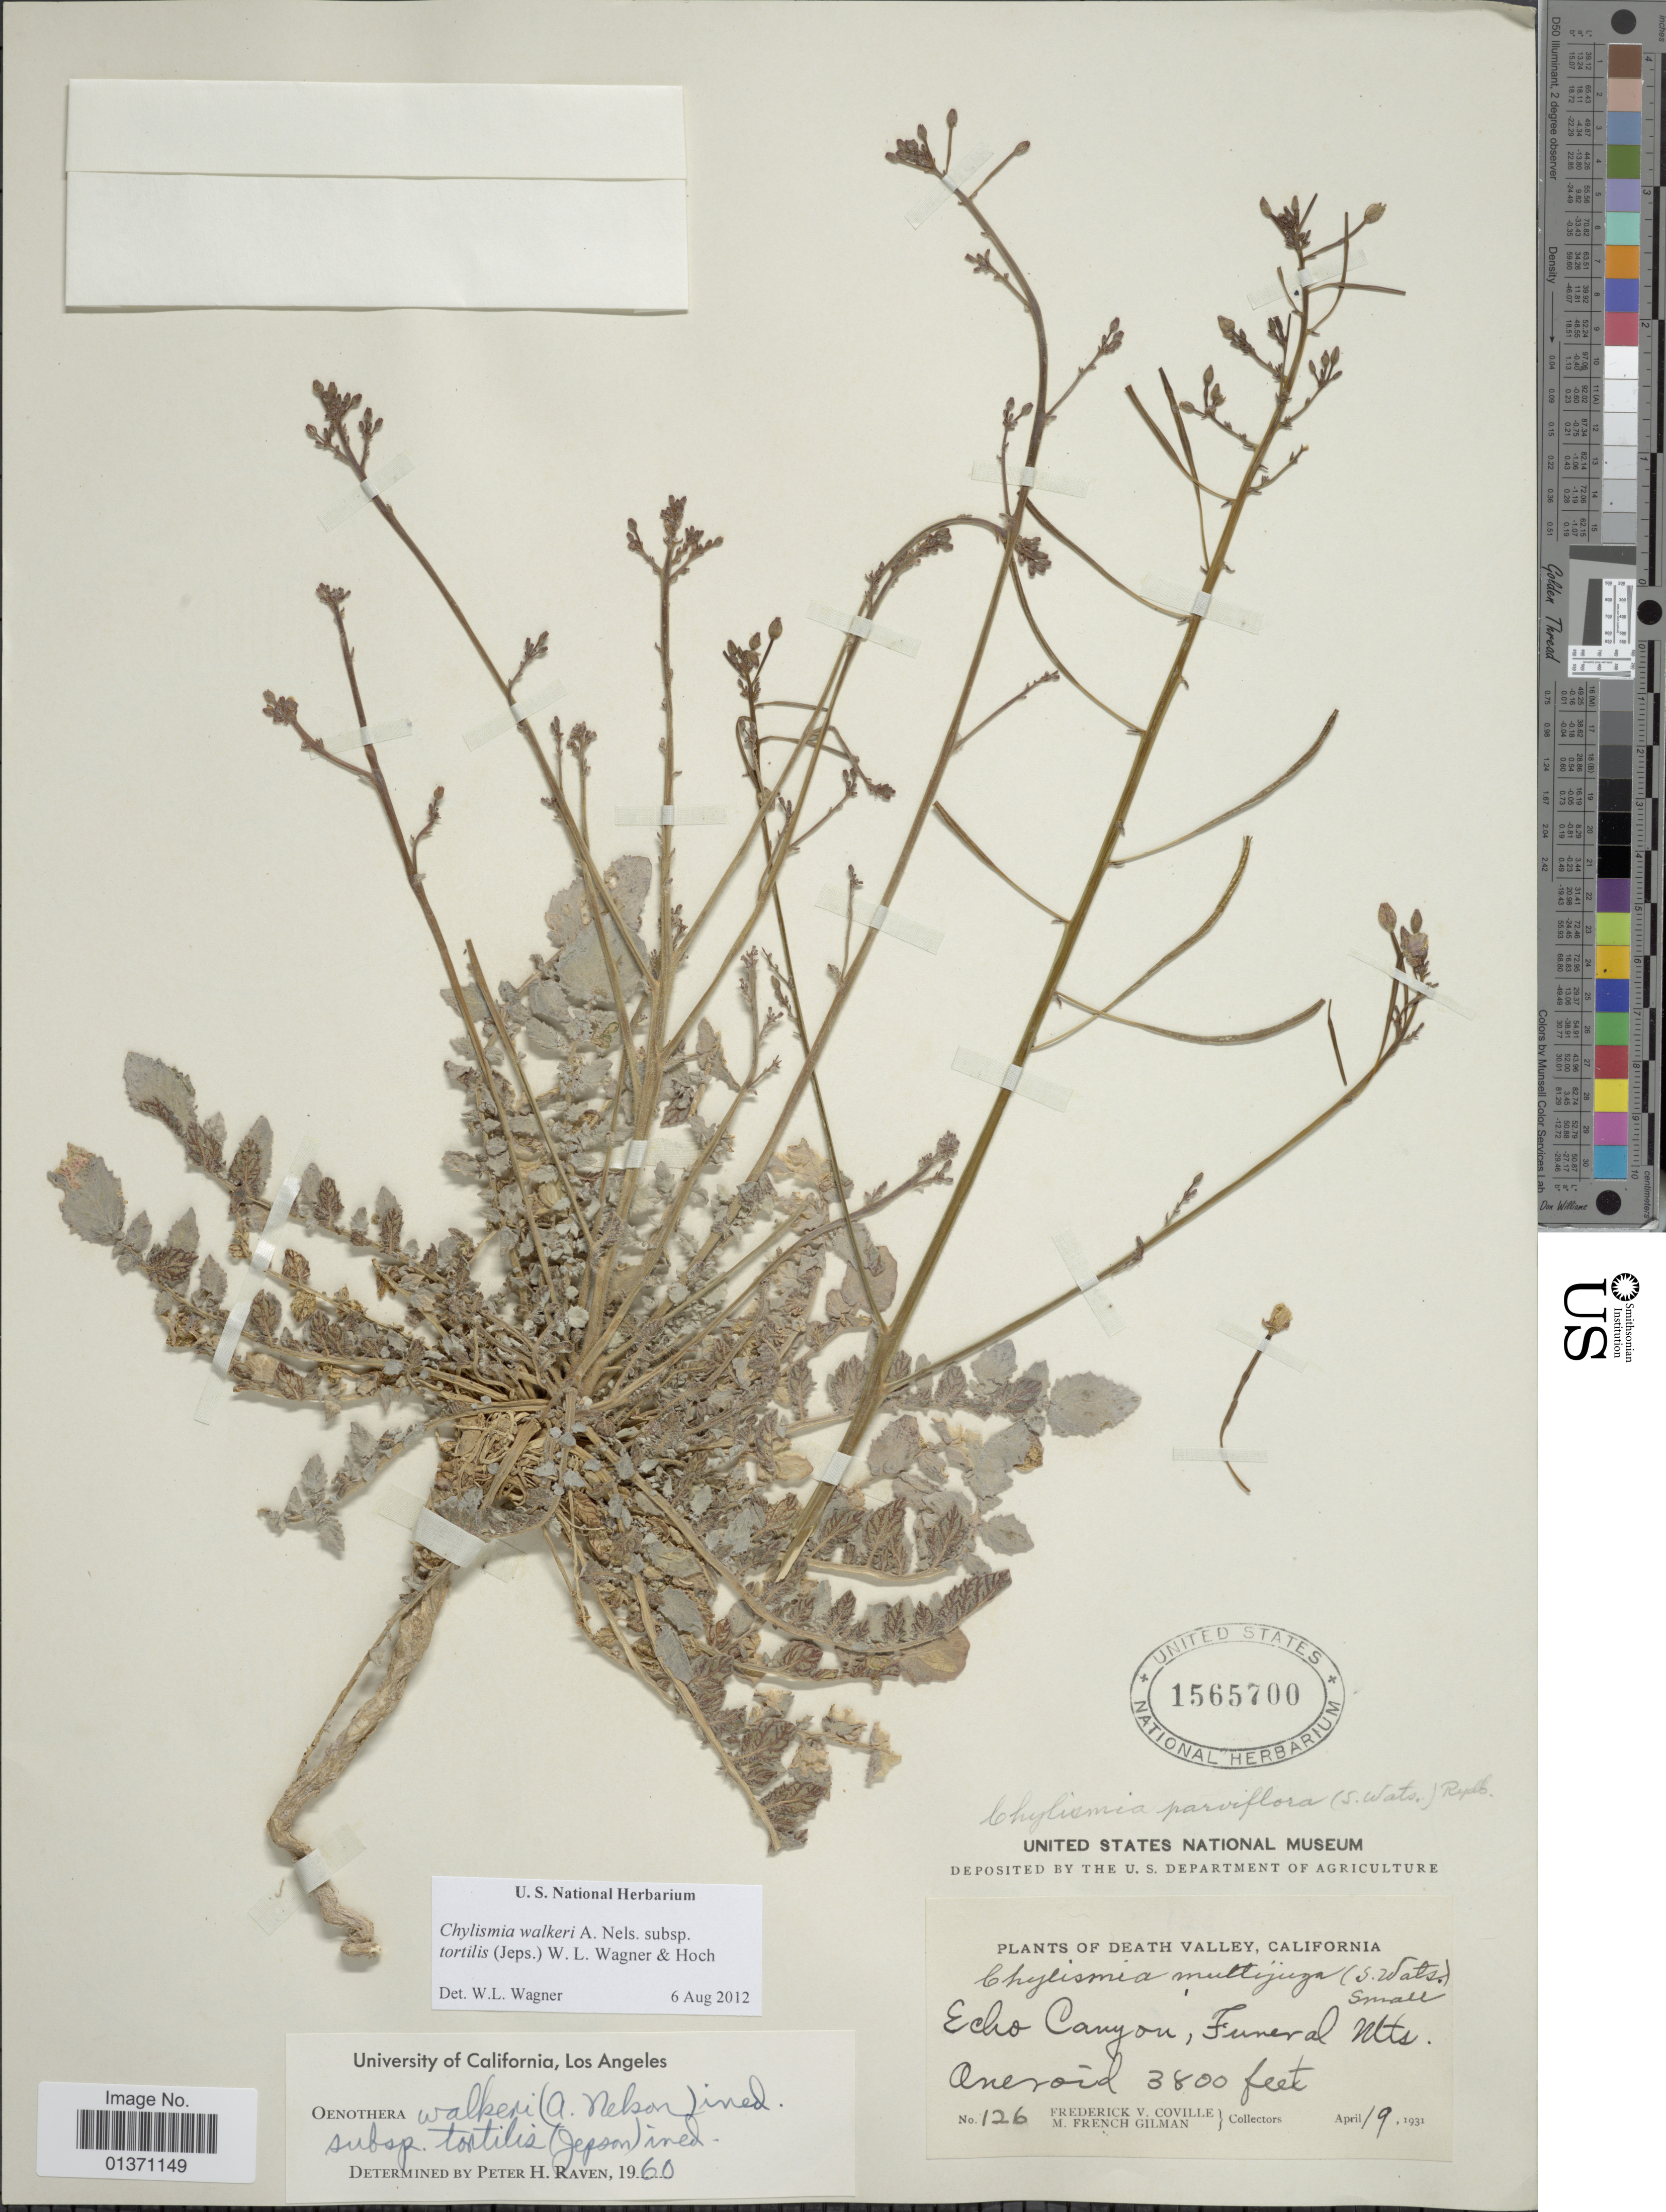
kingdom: Plantae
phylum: Tracheophyta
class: Magnoliopsida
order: Myrtales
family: Onagraceae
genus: Chylismia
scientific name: Chylismia walkeri subsp. tortilis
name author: (Jeps.) W.L. Wagner & Hoch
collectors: F. V. Coville & M. F. Gilman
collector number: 126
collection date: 1931-04-19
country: United States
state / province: California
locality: Death Valley, Echo Canyon, Funeral Mts., Aneroid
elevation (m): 1158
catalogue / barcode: US 1565700